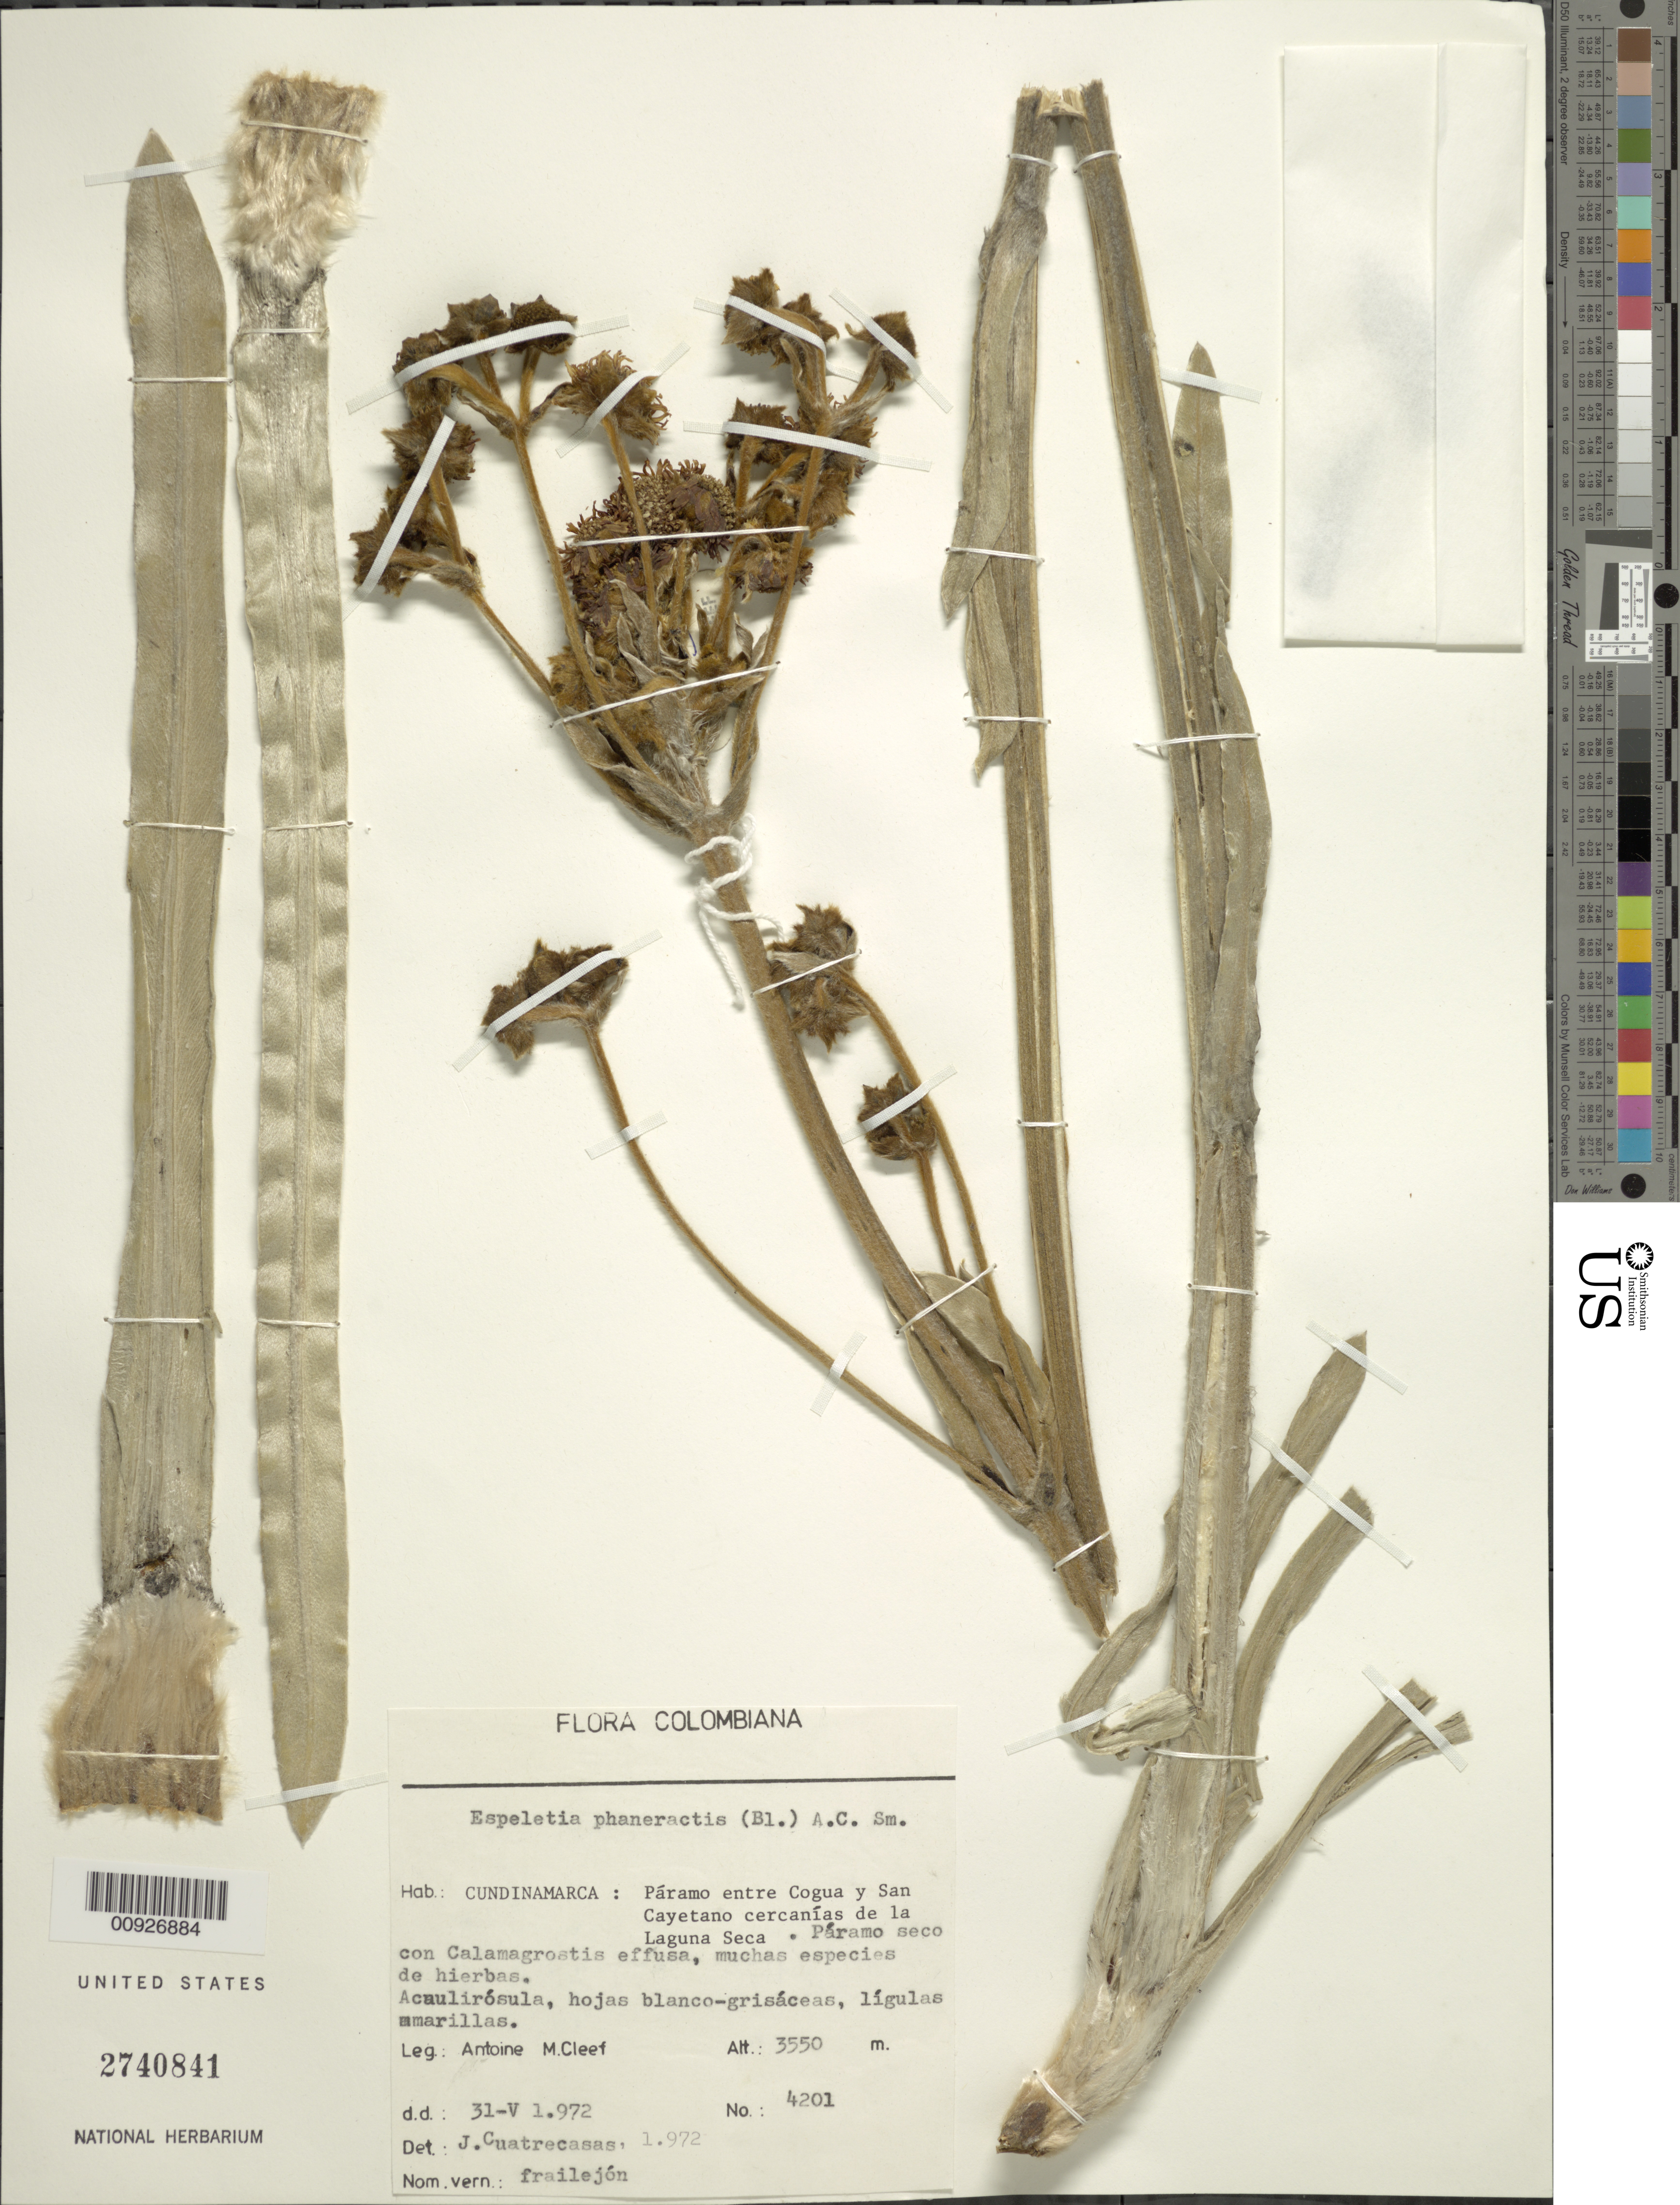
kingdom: Plantae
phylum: Tracheophyta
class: Magnoliopsida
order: Asterales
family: Asteraceae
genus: Espeletia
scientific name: Espeletia argentea f. phaneractis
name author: (S.F. Blake) Cuatrec.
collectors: A. M. Cleef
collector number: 4201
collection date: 1972-05-31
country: Colombia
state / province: Cundinamarca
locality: Páramo de Zipaquirá. Páramo entre Cogua y San Cayetano cercanías de la Laguna Seca.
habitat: Páramo seco con Calamagostris effusa, muchas espacies de Hierbas.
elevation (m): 3550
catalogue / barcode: US 2740841